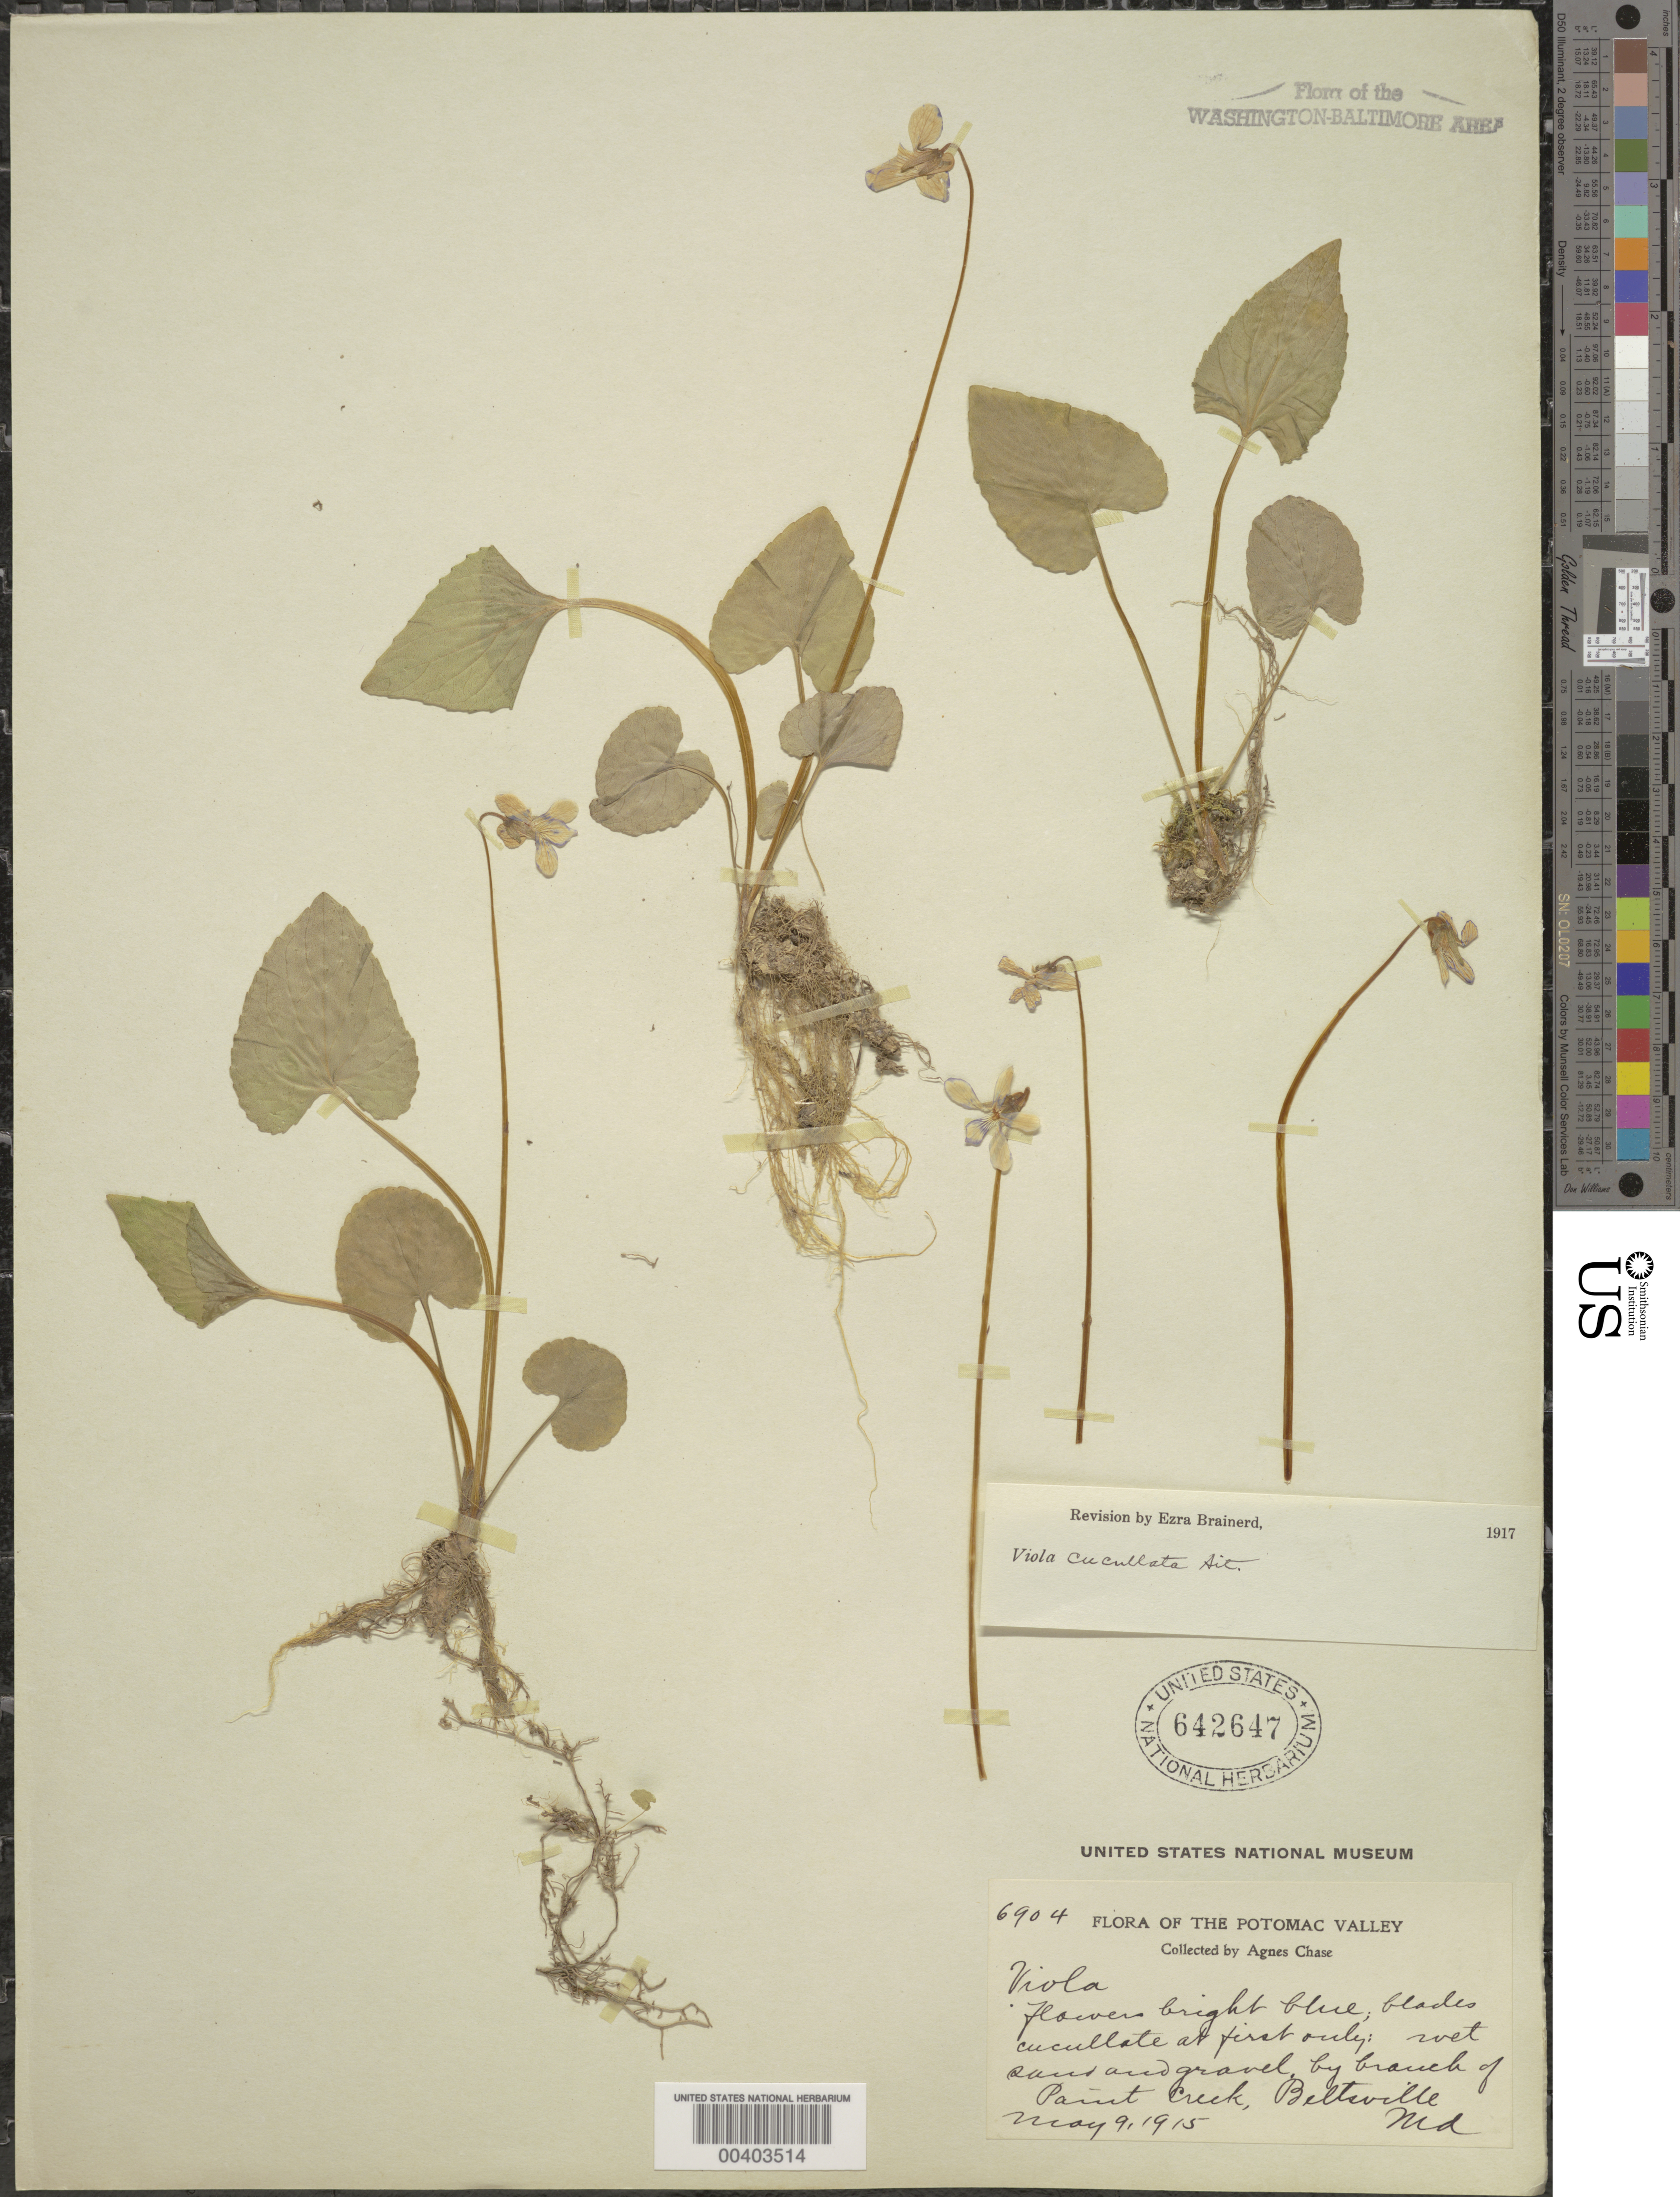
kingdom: Plantae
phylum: Tracheophyta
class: Magnoliopsida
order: Malpighiales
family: Violaceae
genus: Viola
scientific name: Viola cucullata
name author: Aiton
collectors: A. Chase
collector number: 6904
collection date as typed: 09 May 1915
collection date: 1915-05-09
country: United States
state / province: Maryland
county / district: Prince George's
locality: Paint Creek, Beltsville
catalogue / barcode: US 642647